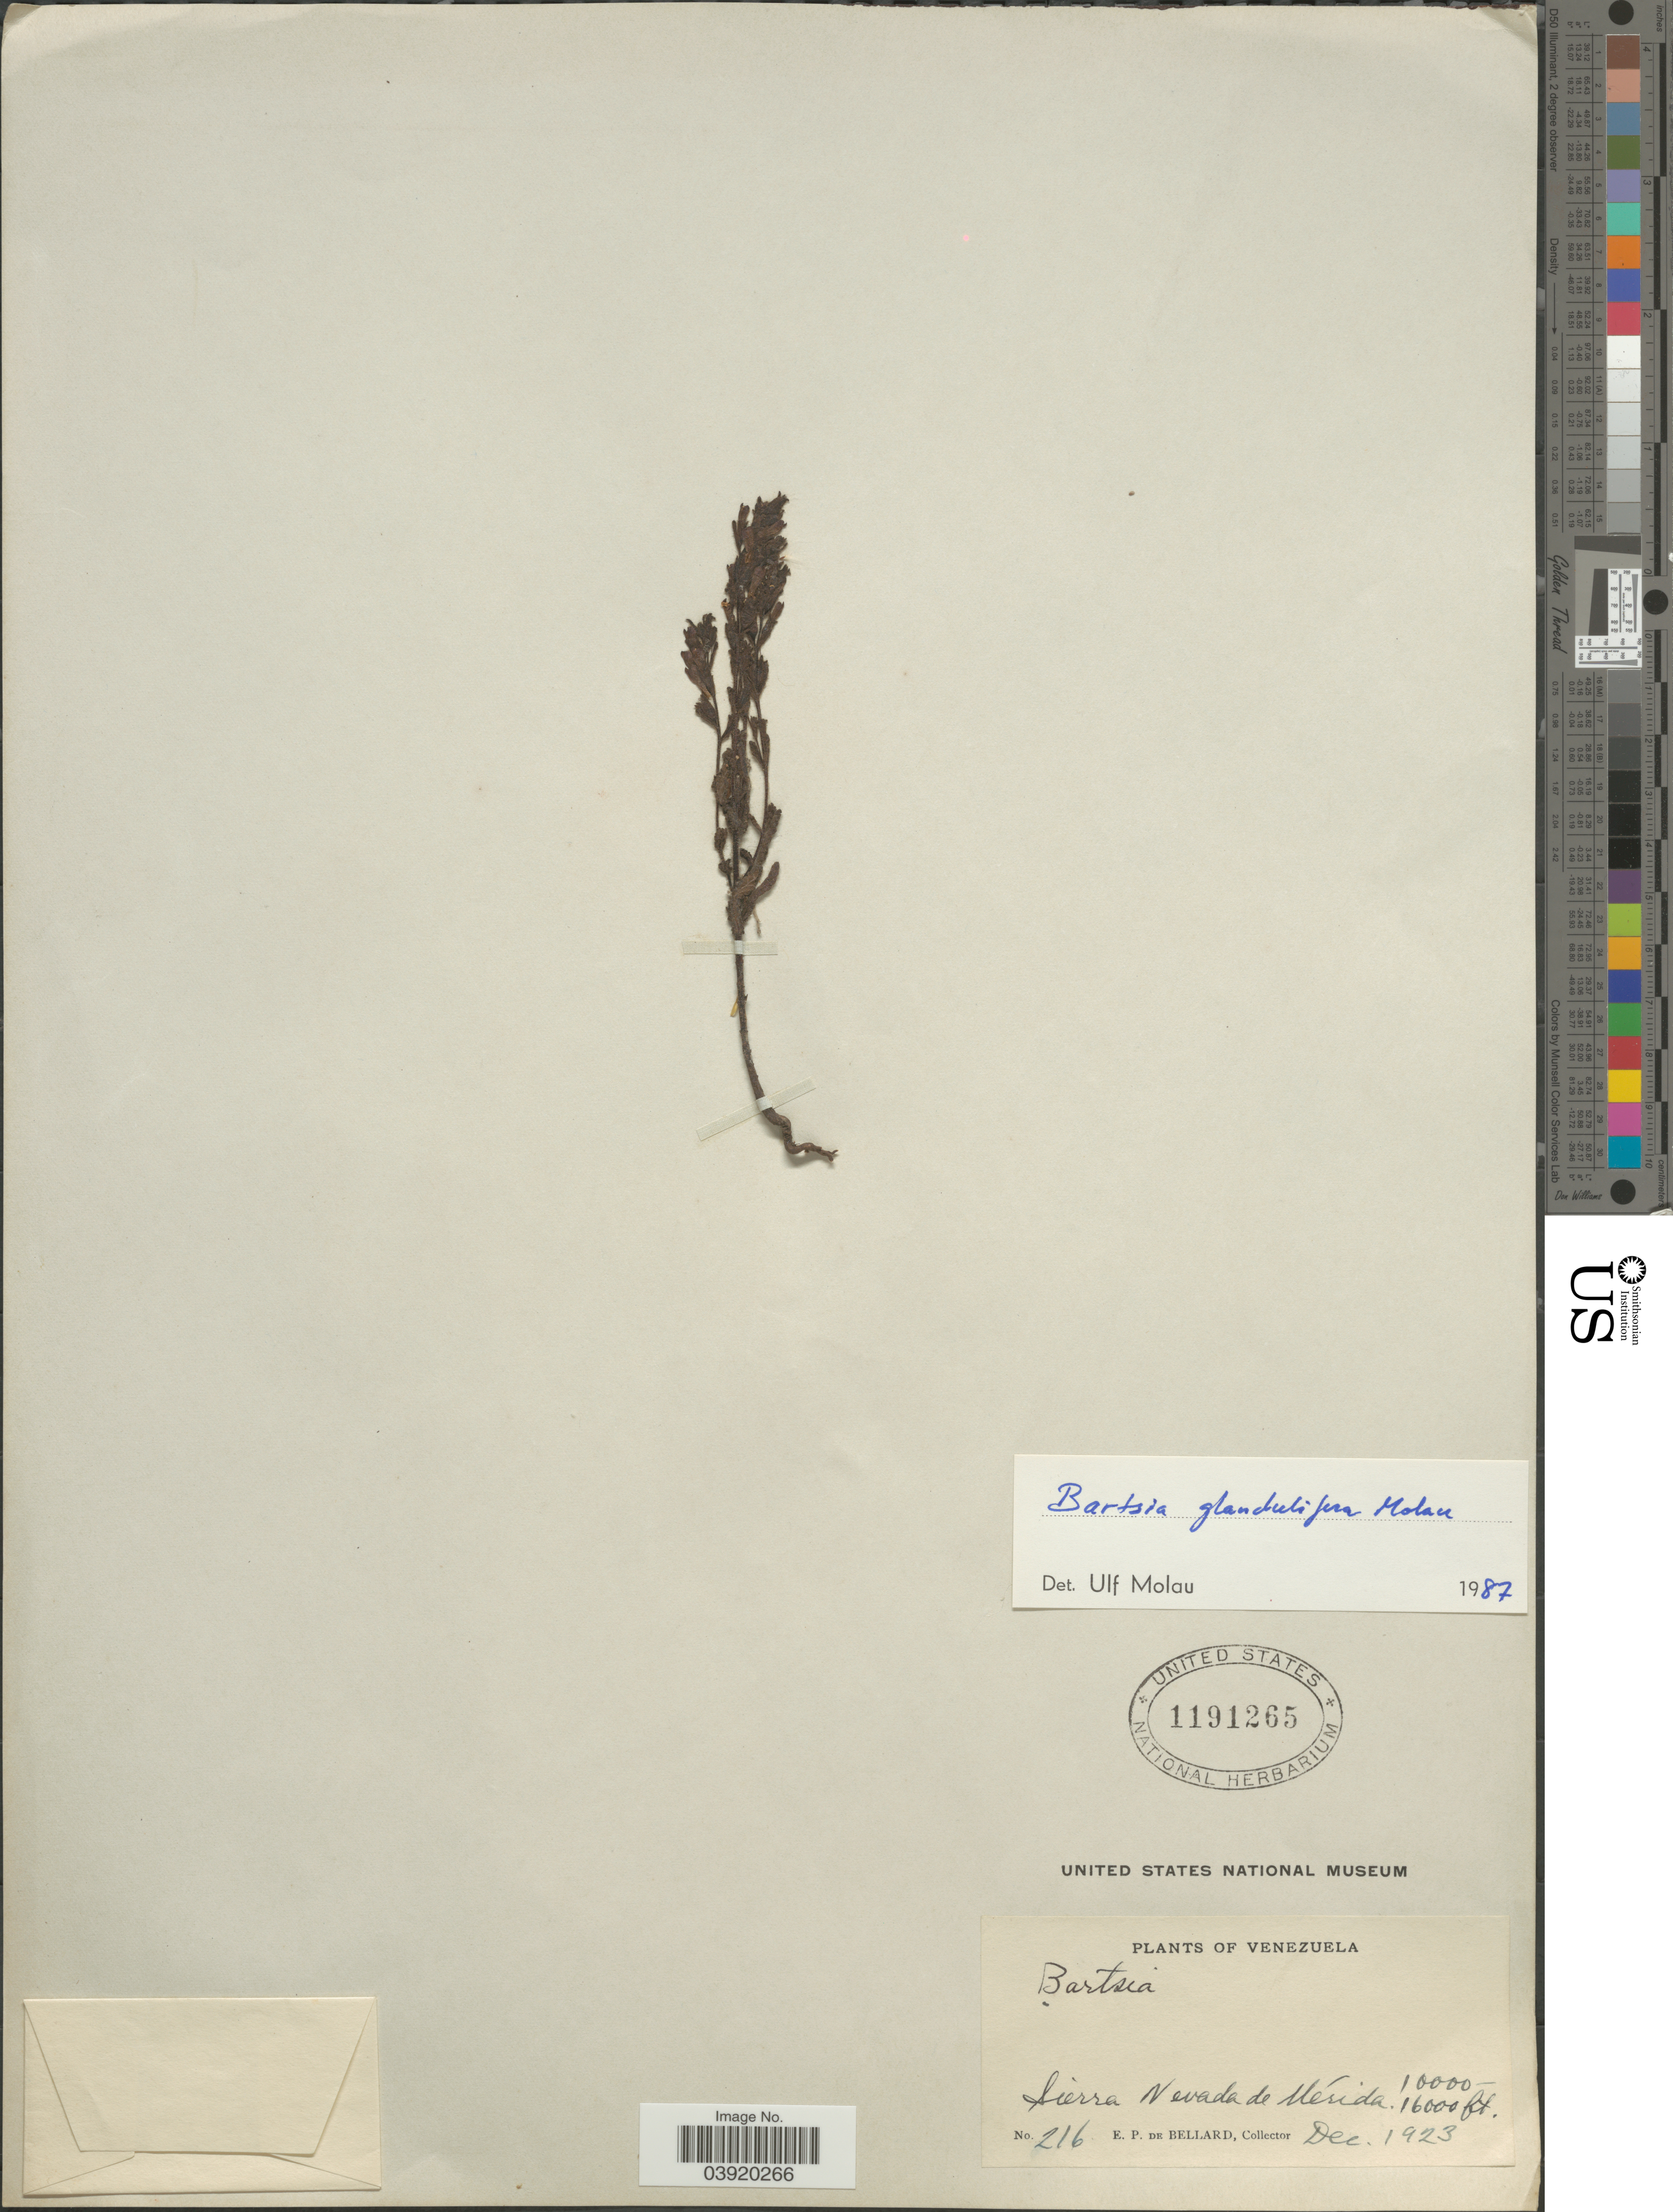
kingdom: Plantae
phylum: Tracheophyta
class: Magnoliopsida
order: Lamiales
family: Orobanchaceae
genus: Bartsia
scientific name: Bartsia glandulifera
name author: Molau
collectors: E. de Bellard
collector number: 216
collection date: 1923-12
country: Venezuela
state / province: Merida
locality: Sierra Nevada de Mérida.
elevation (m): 3048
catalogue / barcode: US 1191265